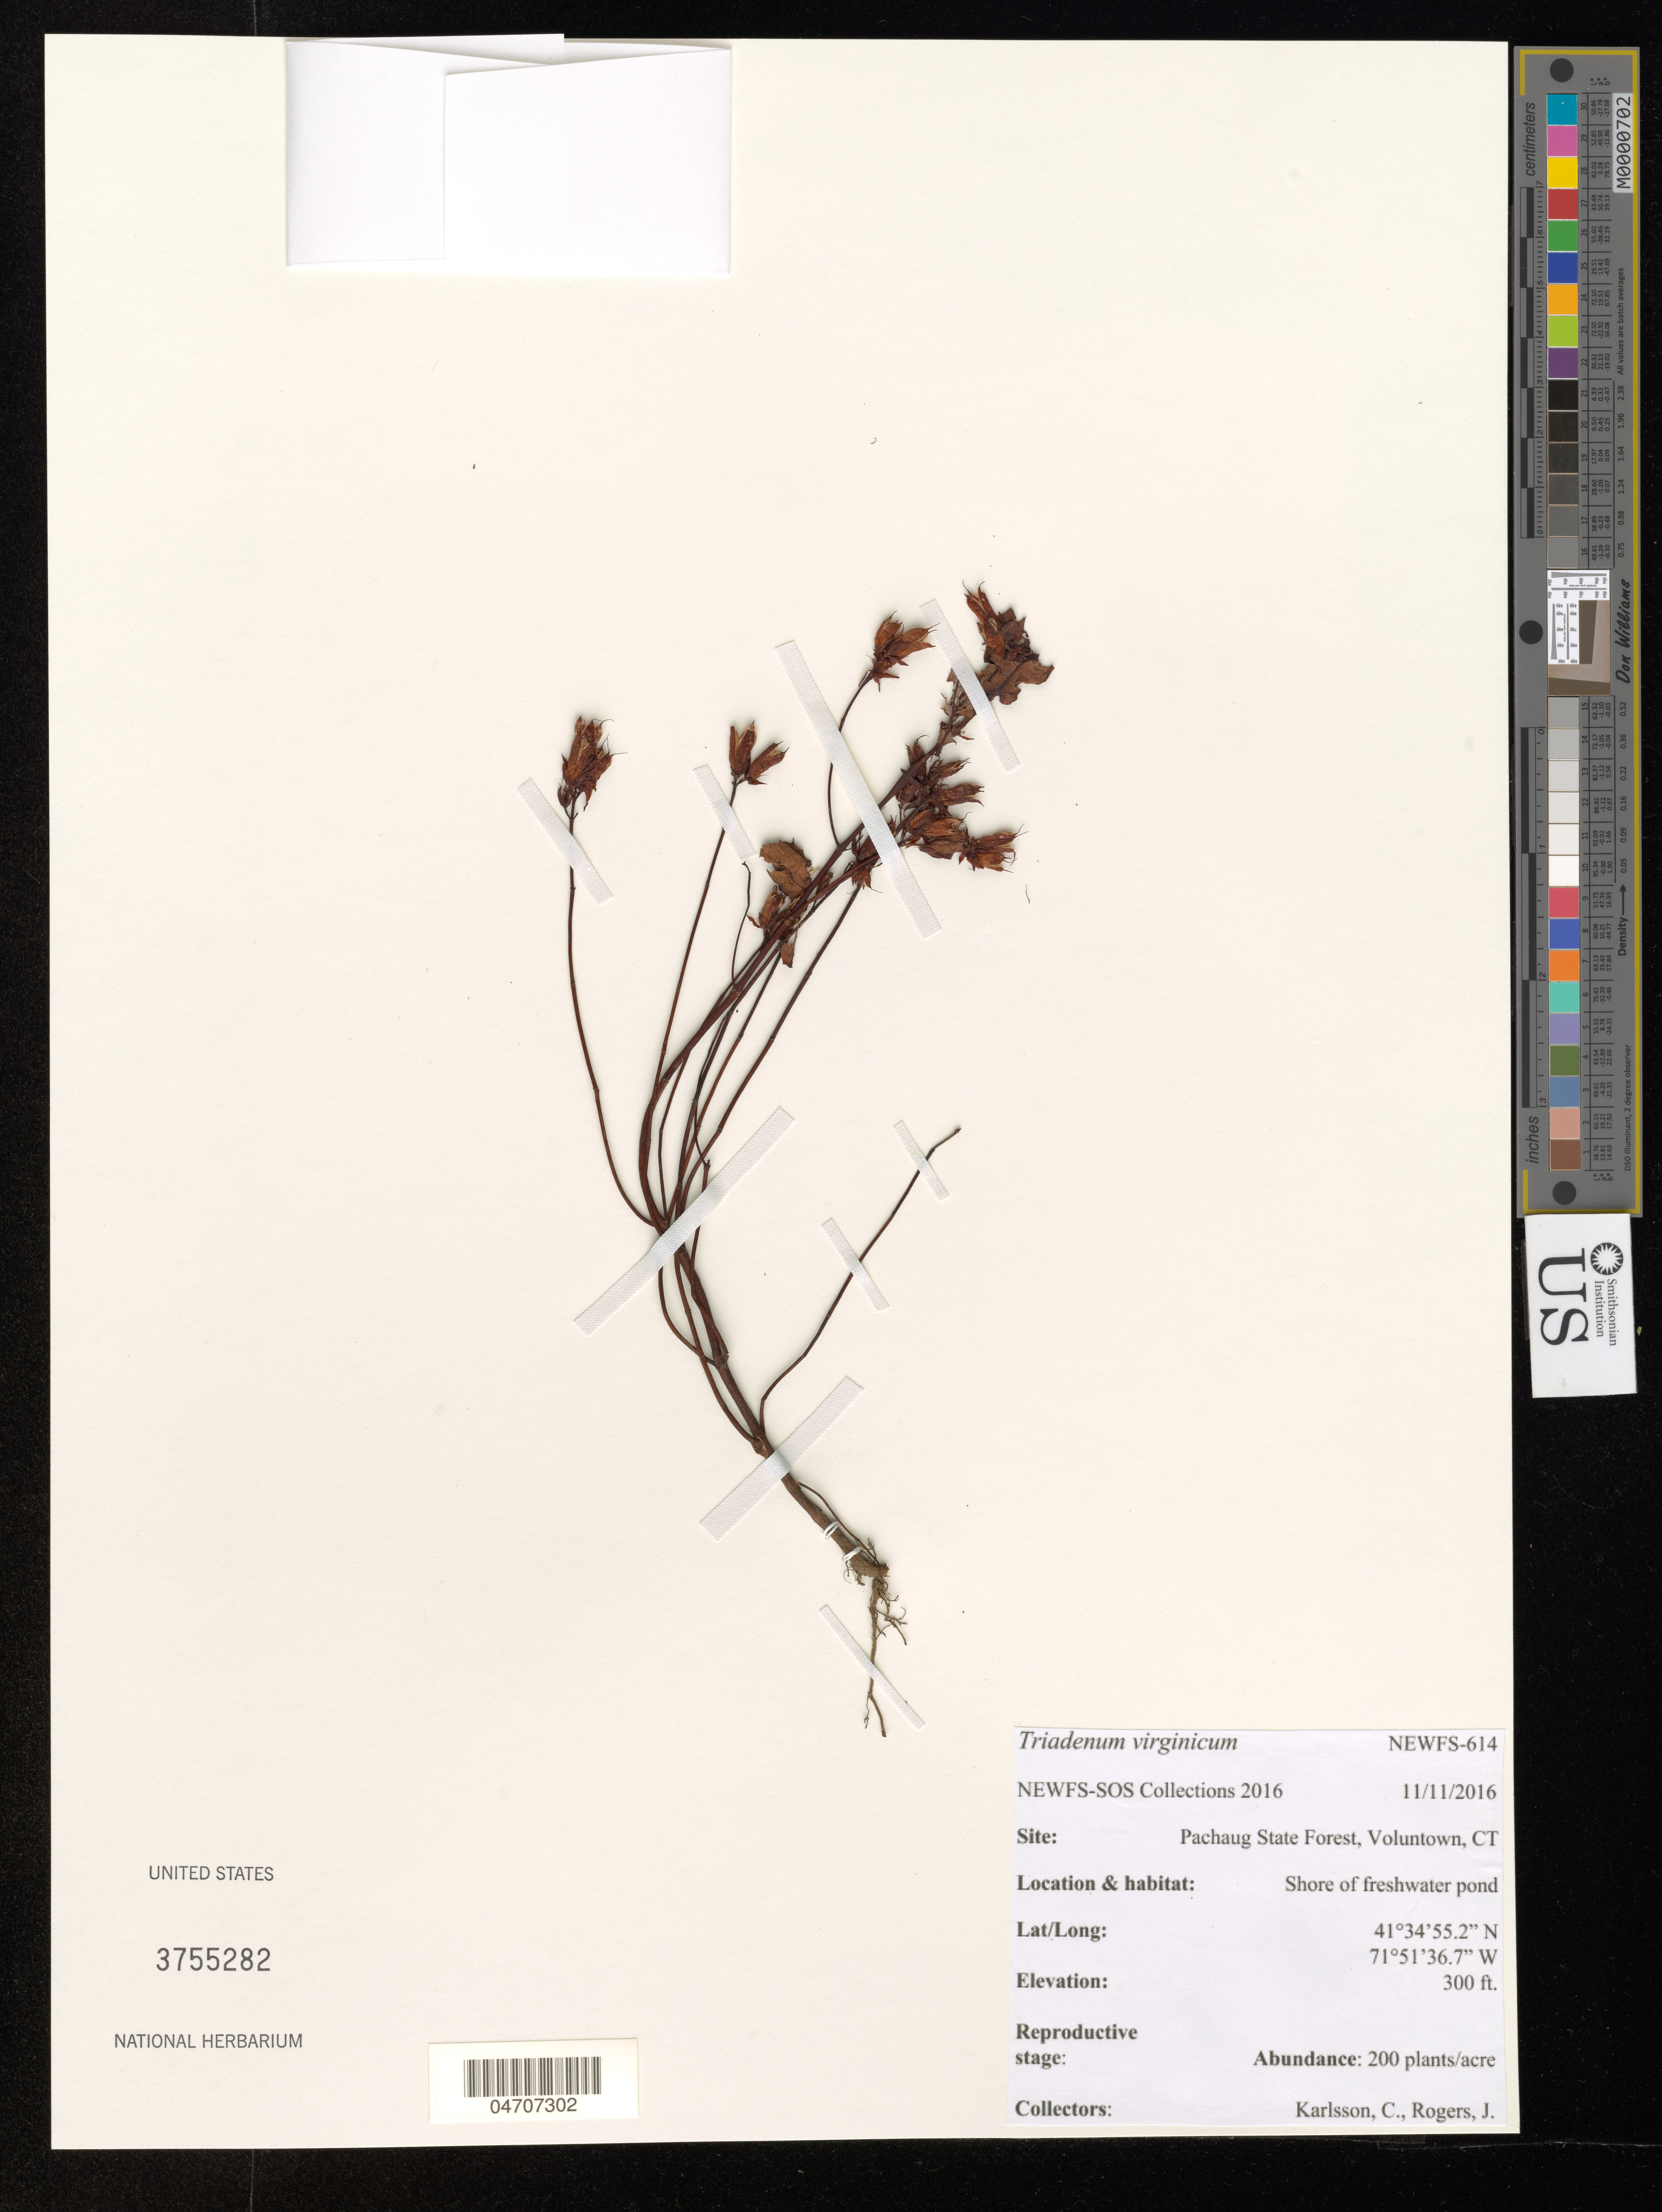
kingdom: Plantae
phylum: Tracheophyta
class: Magnoliopsida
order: Malpighiales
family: Hypericaceae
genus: Triadenum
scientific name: Triadenum virginicum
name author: (L.) Raf.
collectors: C. Karlsson & J. Rogers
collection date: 2016-11-11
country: United States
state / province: Connecticut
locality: Site: Pachaug State Forest, Voluntown, CT.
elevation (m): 91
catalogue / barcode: US 3755282